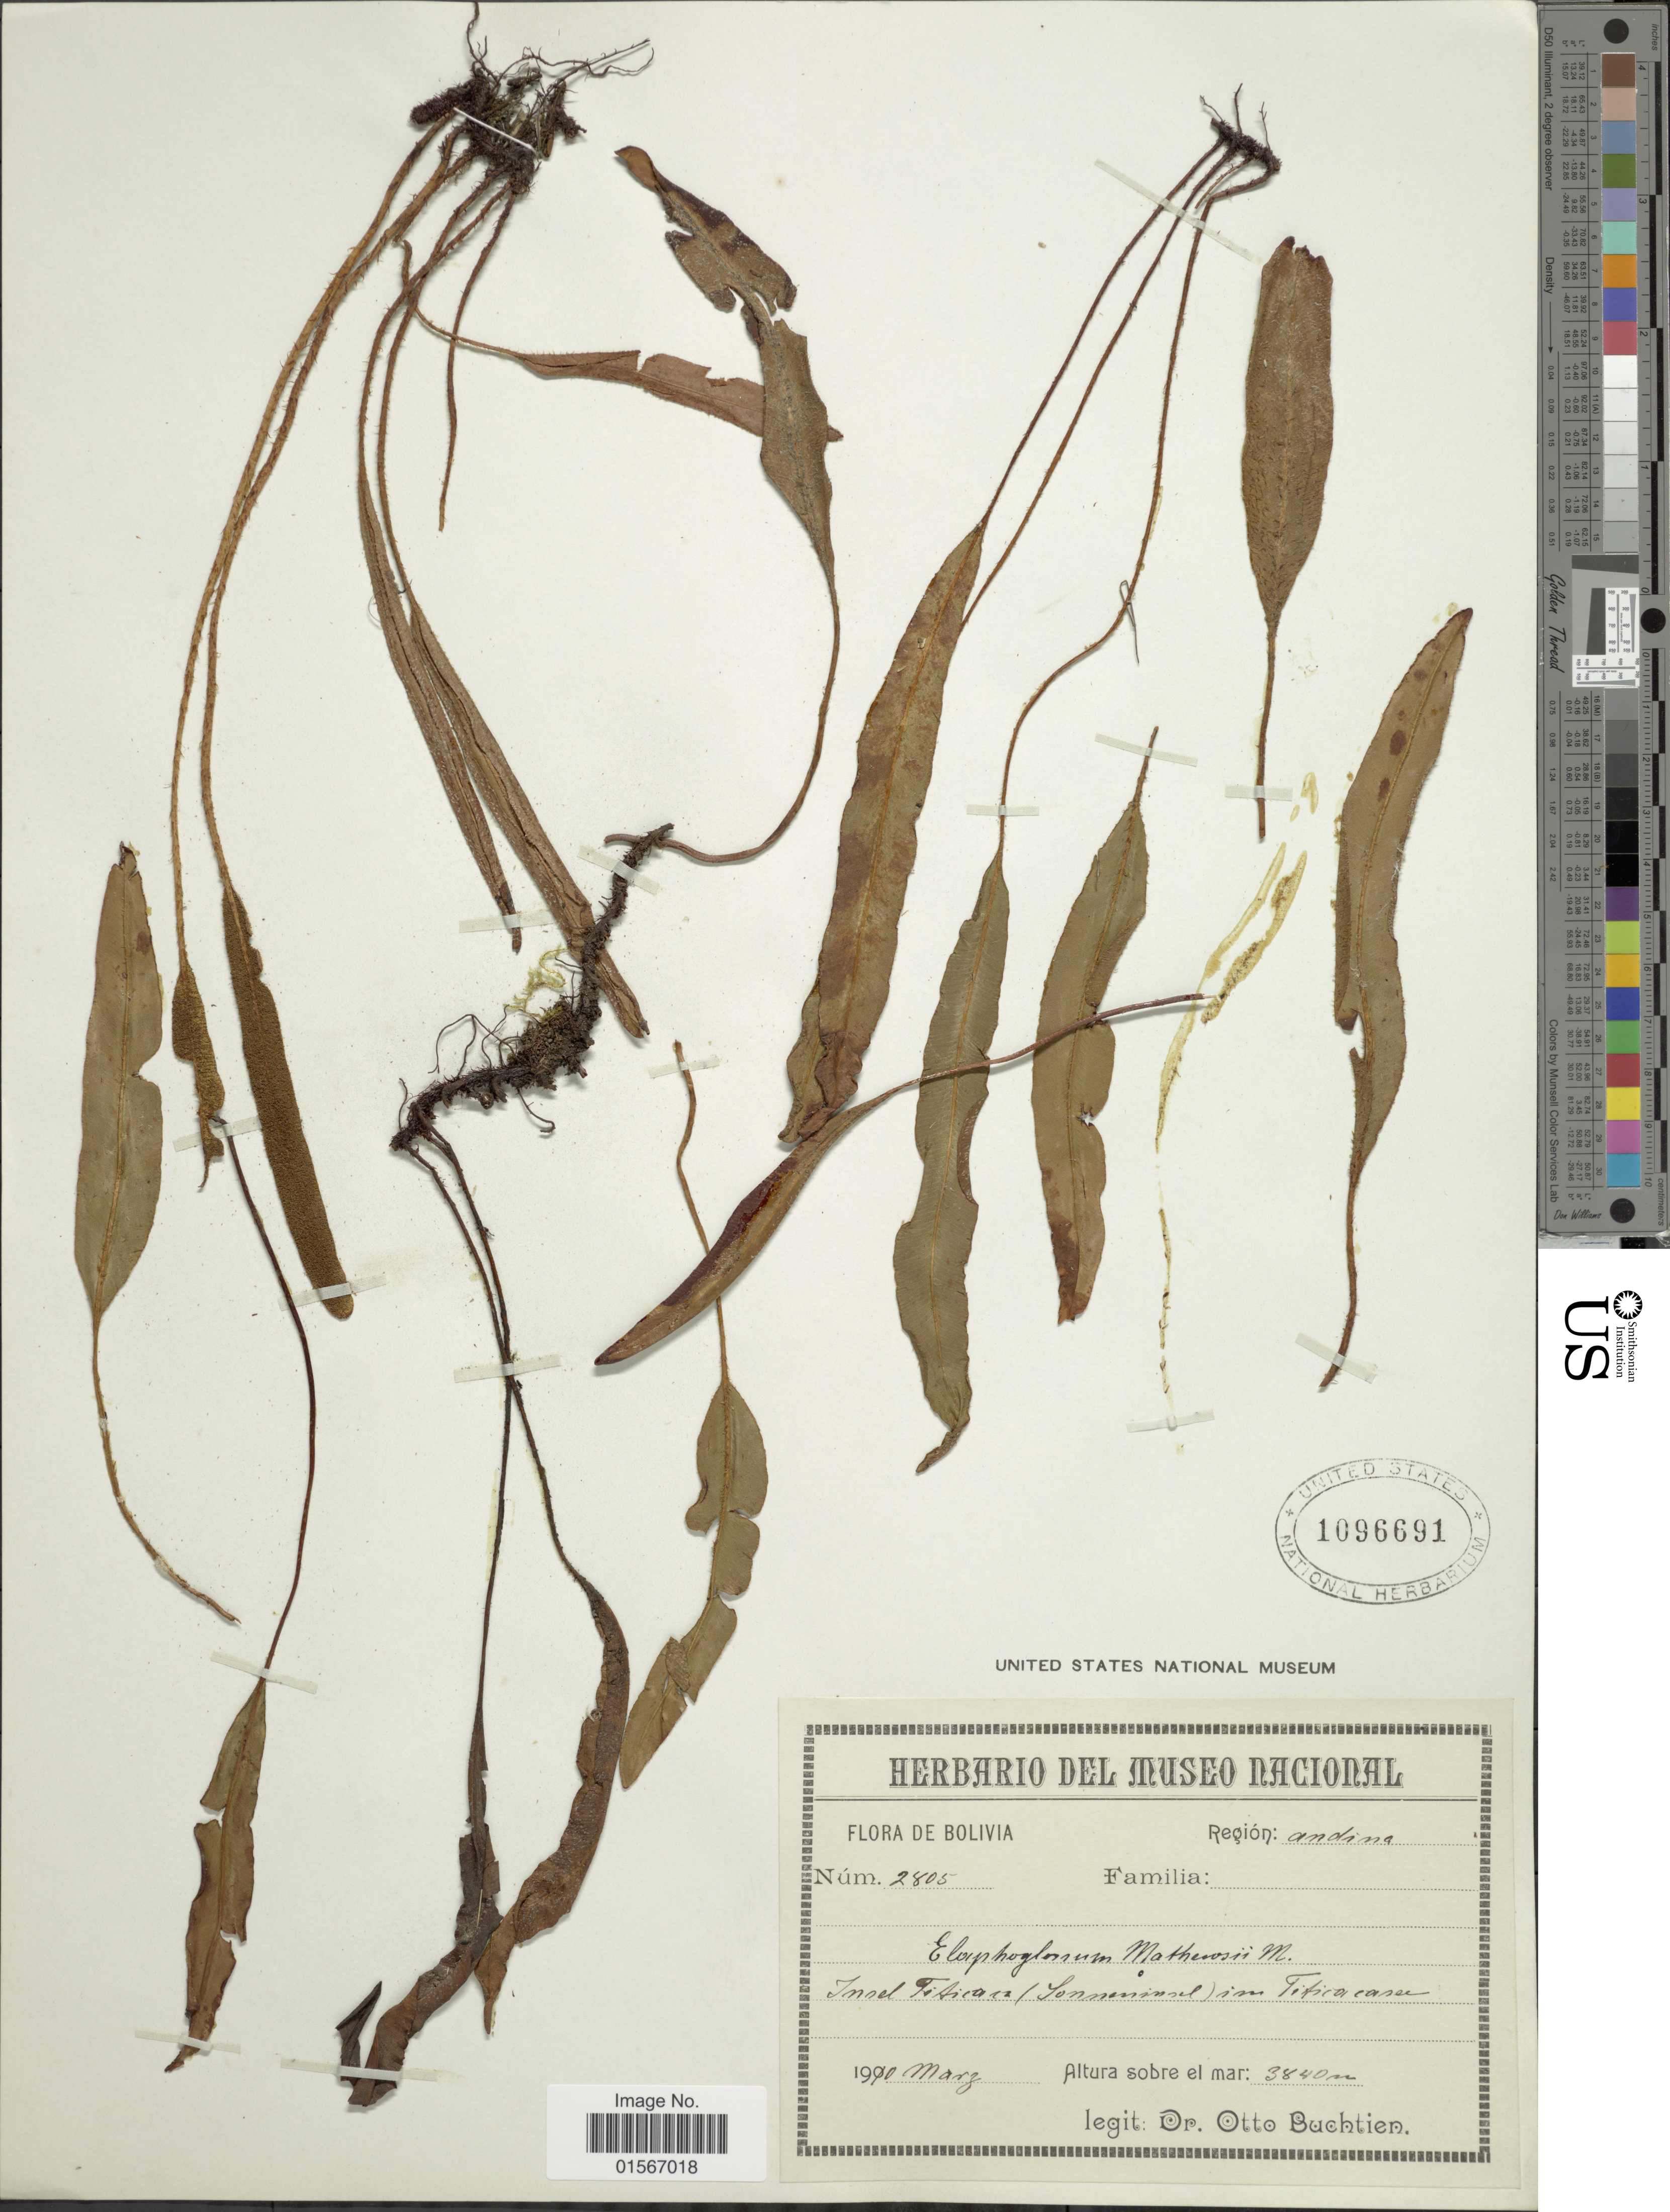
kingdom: Plantae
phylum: Tracheophyta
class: Polypodiopsida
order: Polypodiales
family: Dryopteridaceae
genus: Elaphoglossum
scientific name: Elaphoglossum mathewsii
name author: (Fée) T. Moore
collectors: O. Buchtien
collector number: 2805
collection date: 1910-03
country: Bolivia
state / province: La Paz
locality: Insel Titicaca (Sonnen insel)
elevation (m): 3840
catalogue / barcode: US 1096691